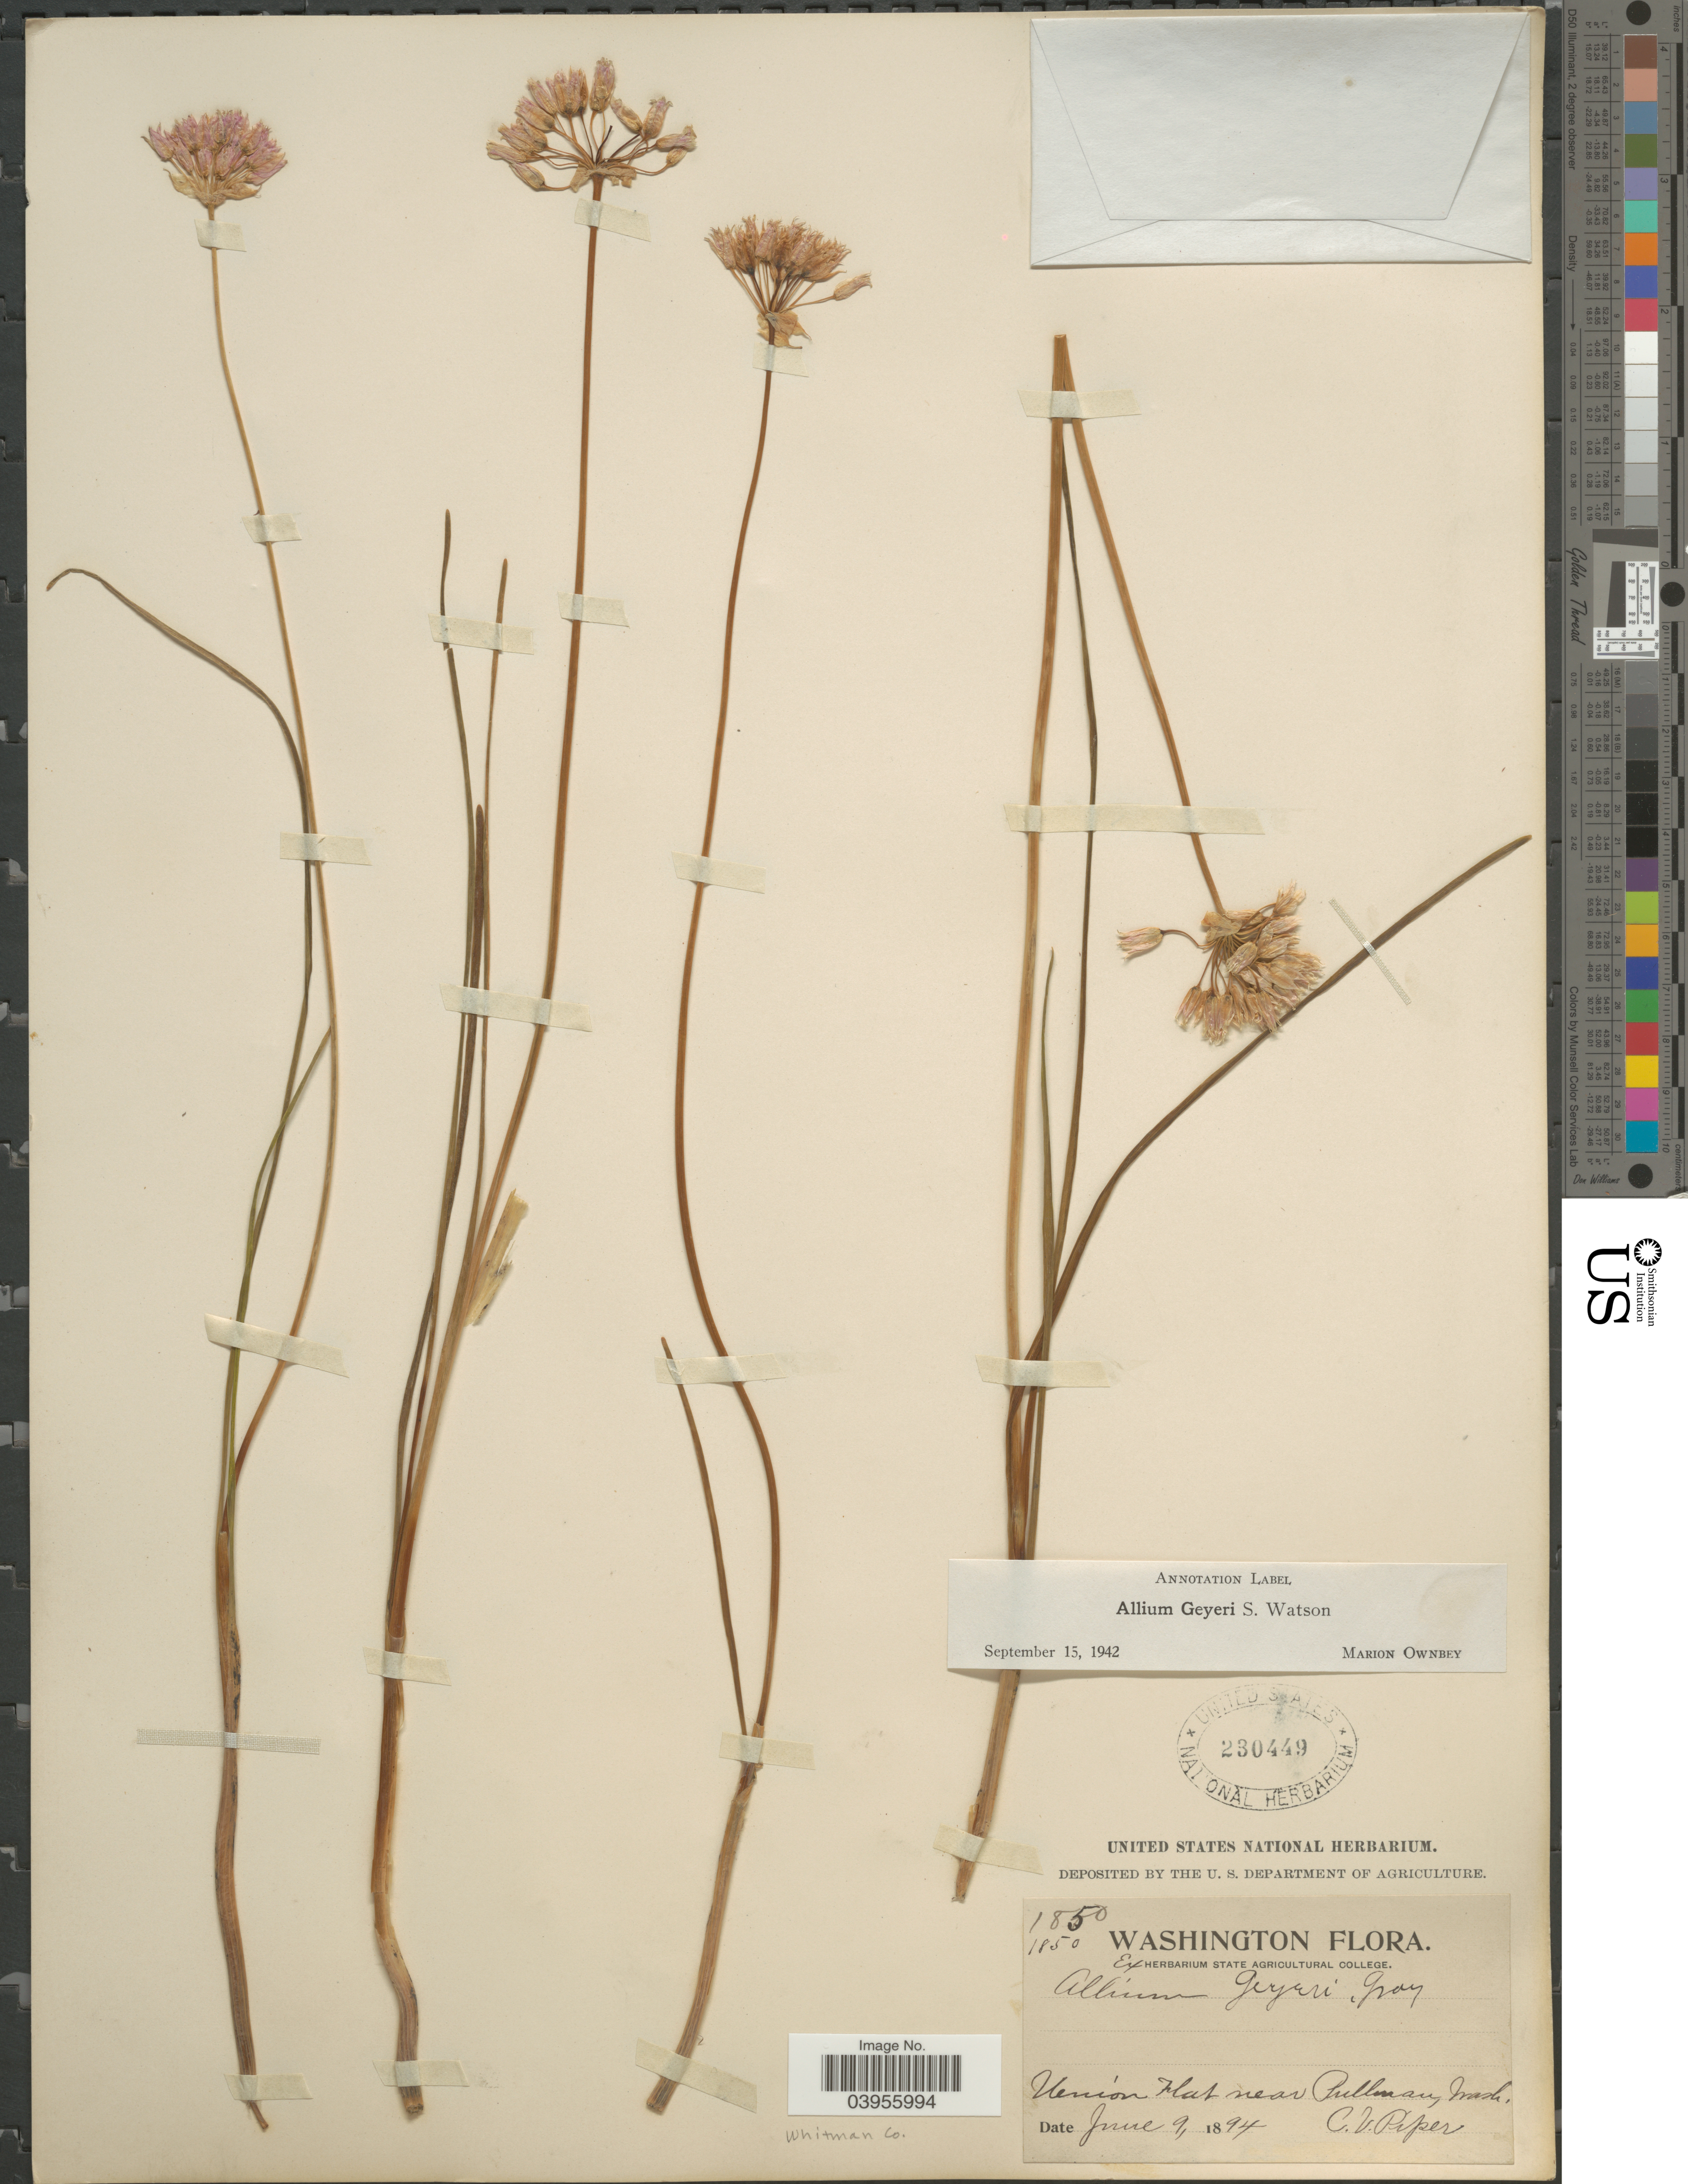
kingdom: Plantae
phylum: Tracheophyta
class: Liliopsida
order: Asparagales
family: Amaryllidaceae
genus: Allium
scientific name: Allium geyeri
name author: S. Watson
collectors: C. V. Piper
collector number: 1850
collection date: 1894-06-09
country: United States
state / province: Washington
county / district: Whitman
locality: Union Flat near Pullman. Whitman Co.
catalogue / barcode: US 230449